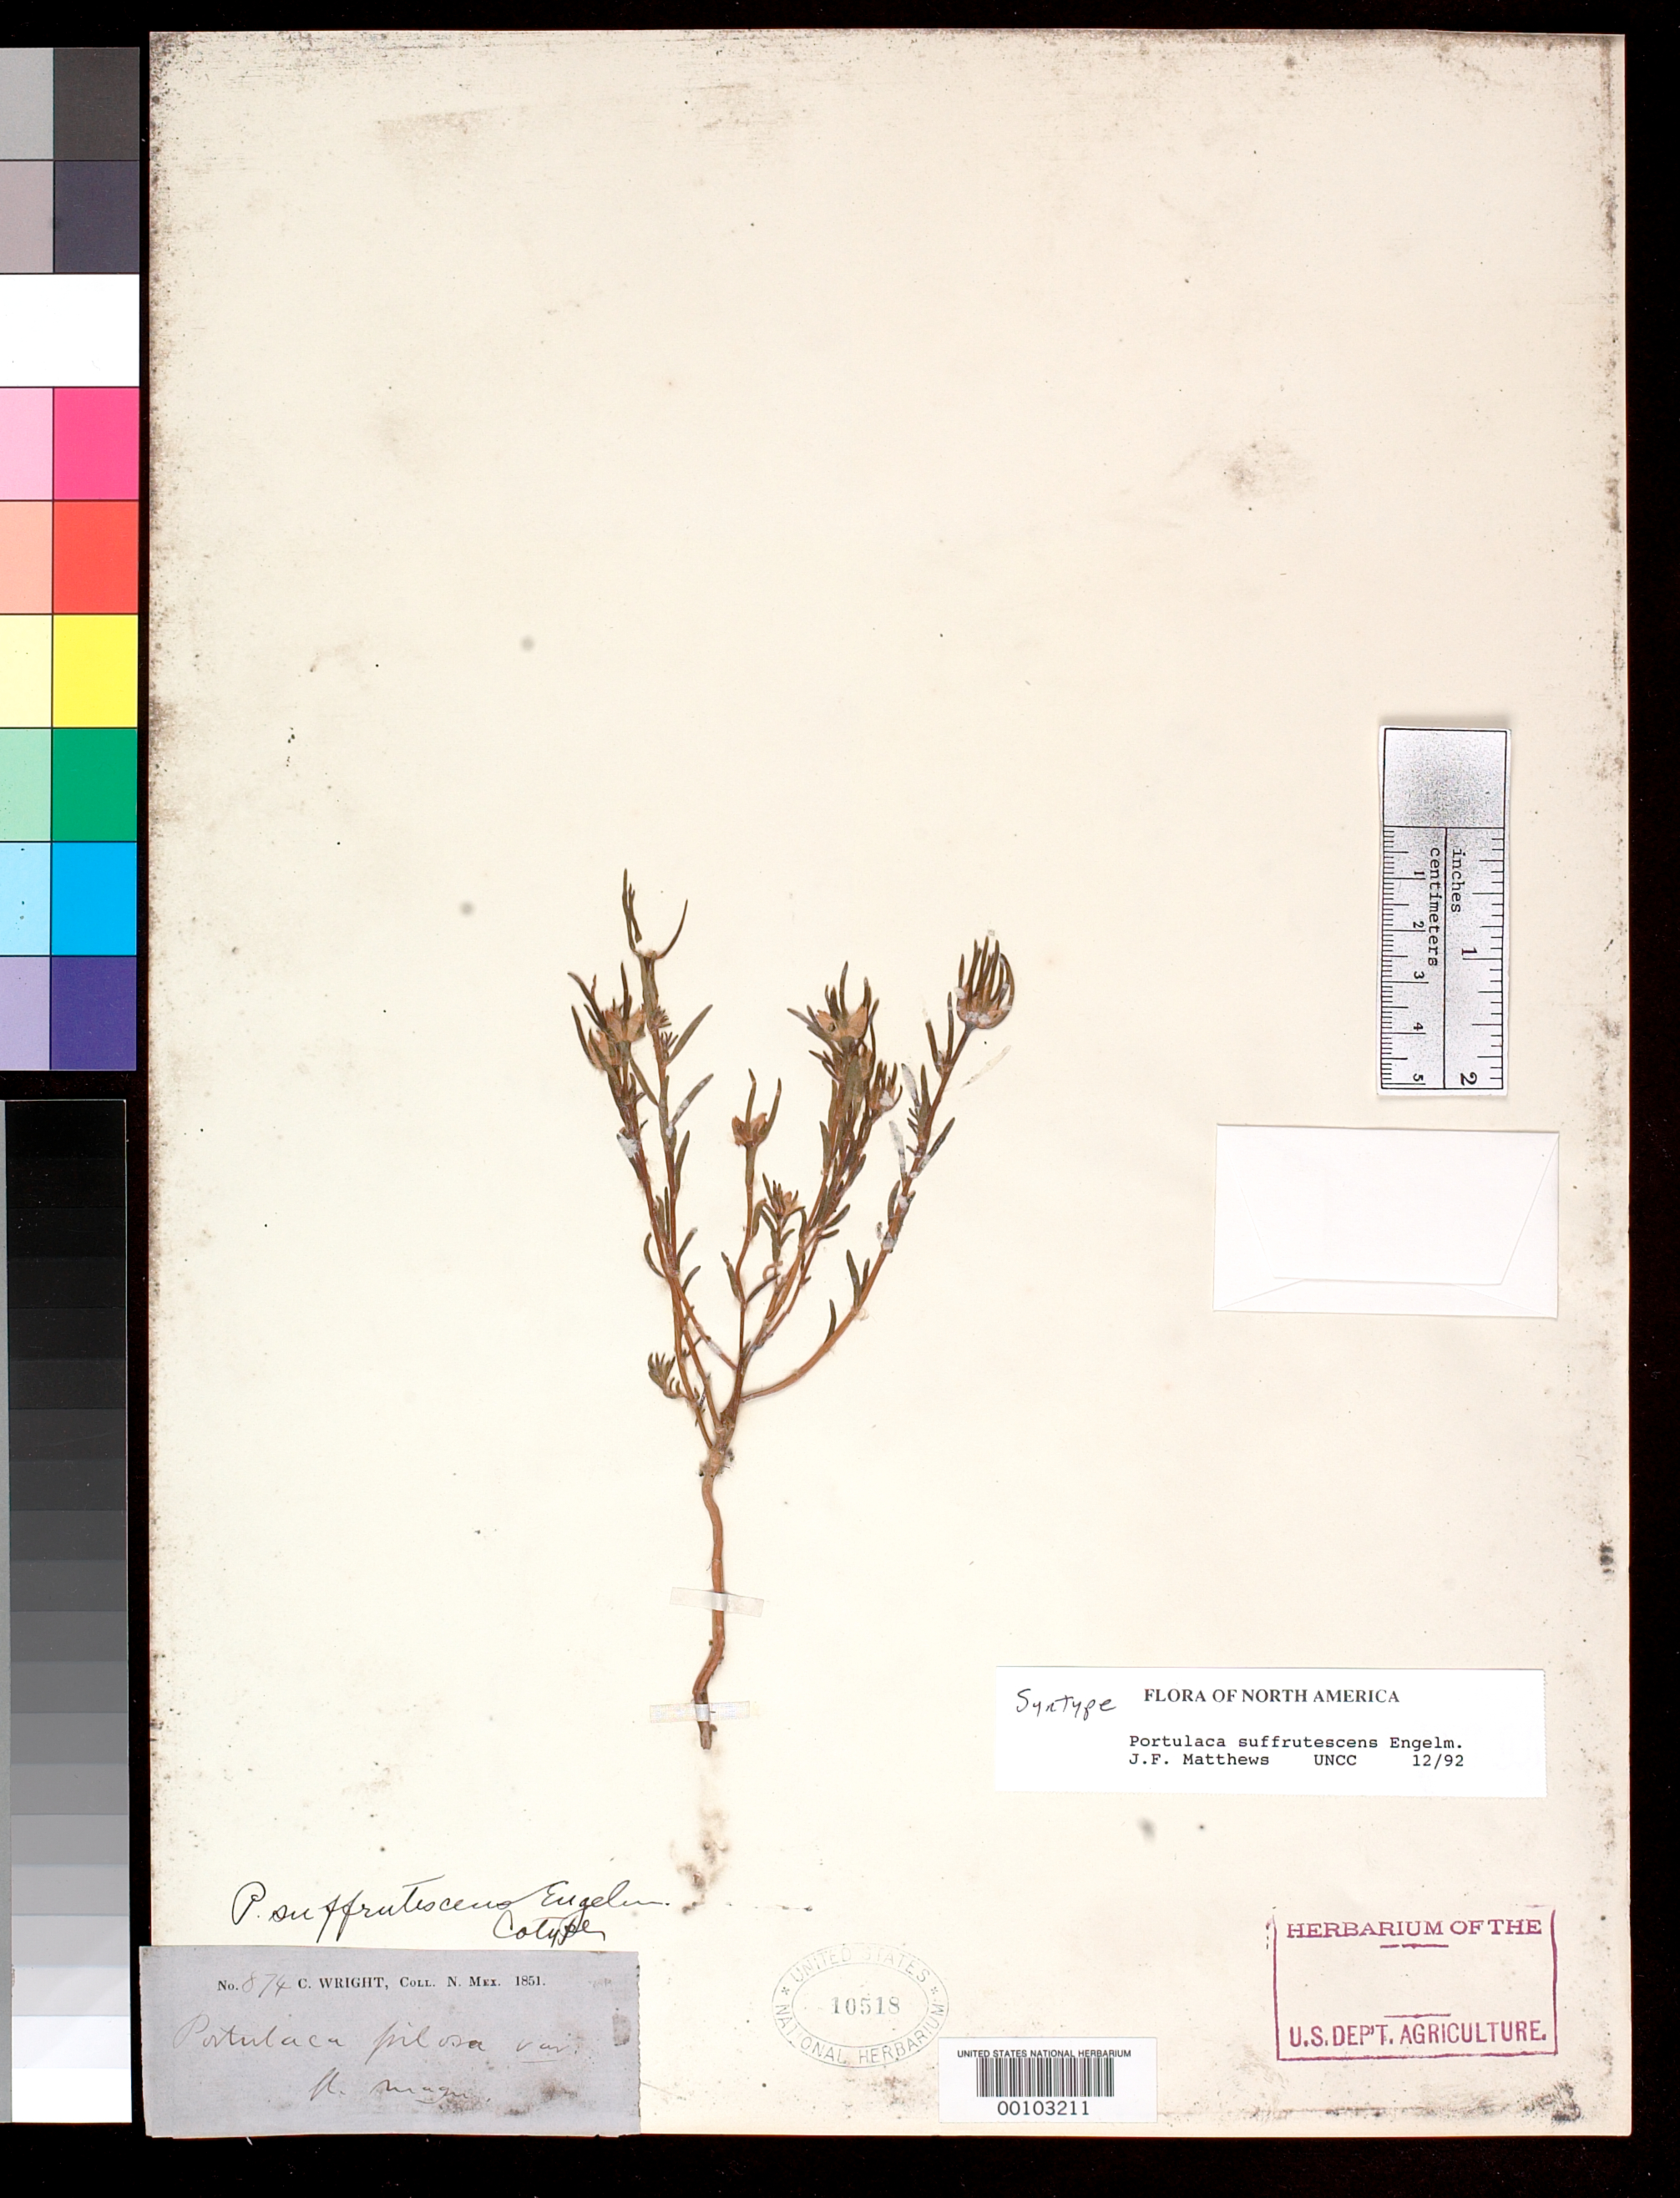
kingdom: Plantae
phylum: Tracheophyta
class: Magnoliopsida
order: Caryophyllales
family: Portulacaceae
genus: Portulaca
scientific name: Portulaca suffrutescens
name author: Engelm.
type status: Isosyntype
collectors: C. Wright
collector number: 874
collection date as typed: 1851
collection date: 1851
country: United States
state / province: New Mexico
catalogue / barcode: US 10518